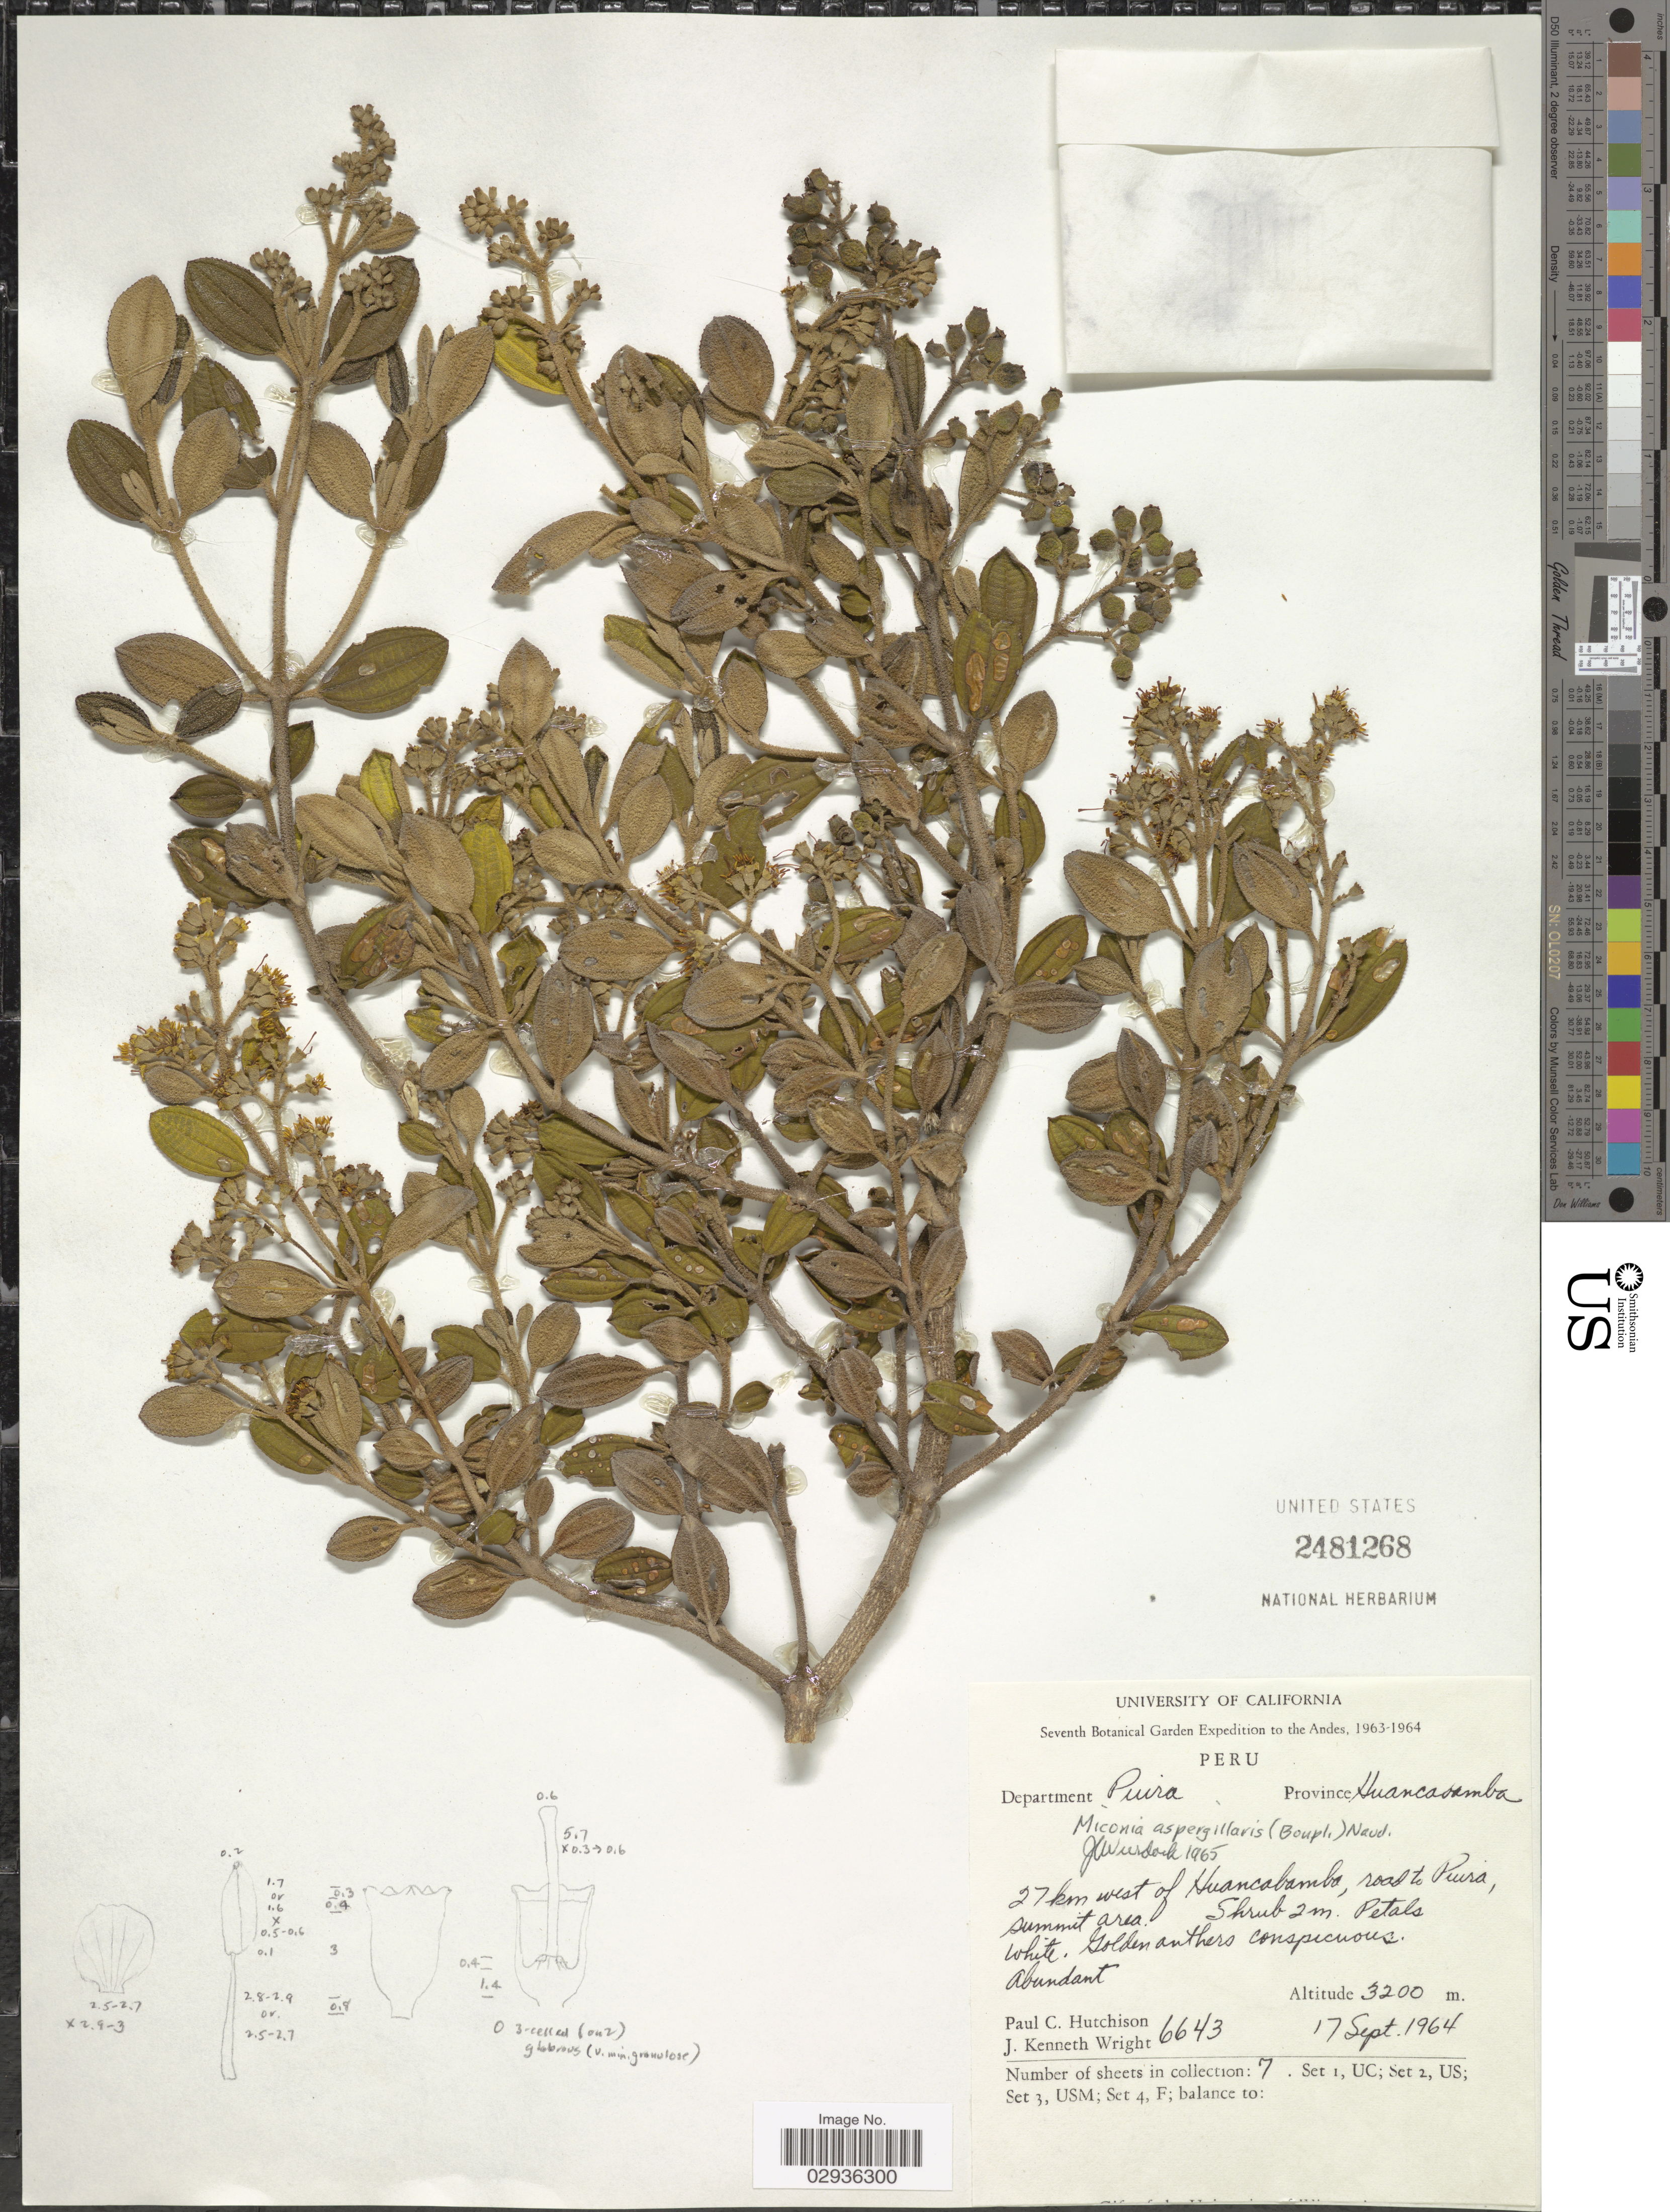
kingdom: Plantae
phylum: Tracheophyta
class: Magnoliopsida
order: Myrtales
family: Melastomataceae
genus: Miconia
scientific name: Miconia aspergillaris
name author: (Bonpl.) Naudin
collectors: P. C. Hutchison & J. K. Wright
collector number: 6643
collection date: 1964-09-17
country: Peru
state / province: Piura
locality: Departmento Piura, Province Huancabamba, 27 km west of Huancabamba, road to Piura, summit area.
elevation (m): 3200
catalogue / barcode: US 2481268